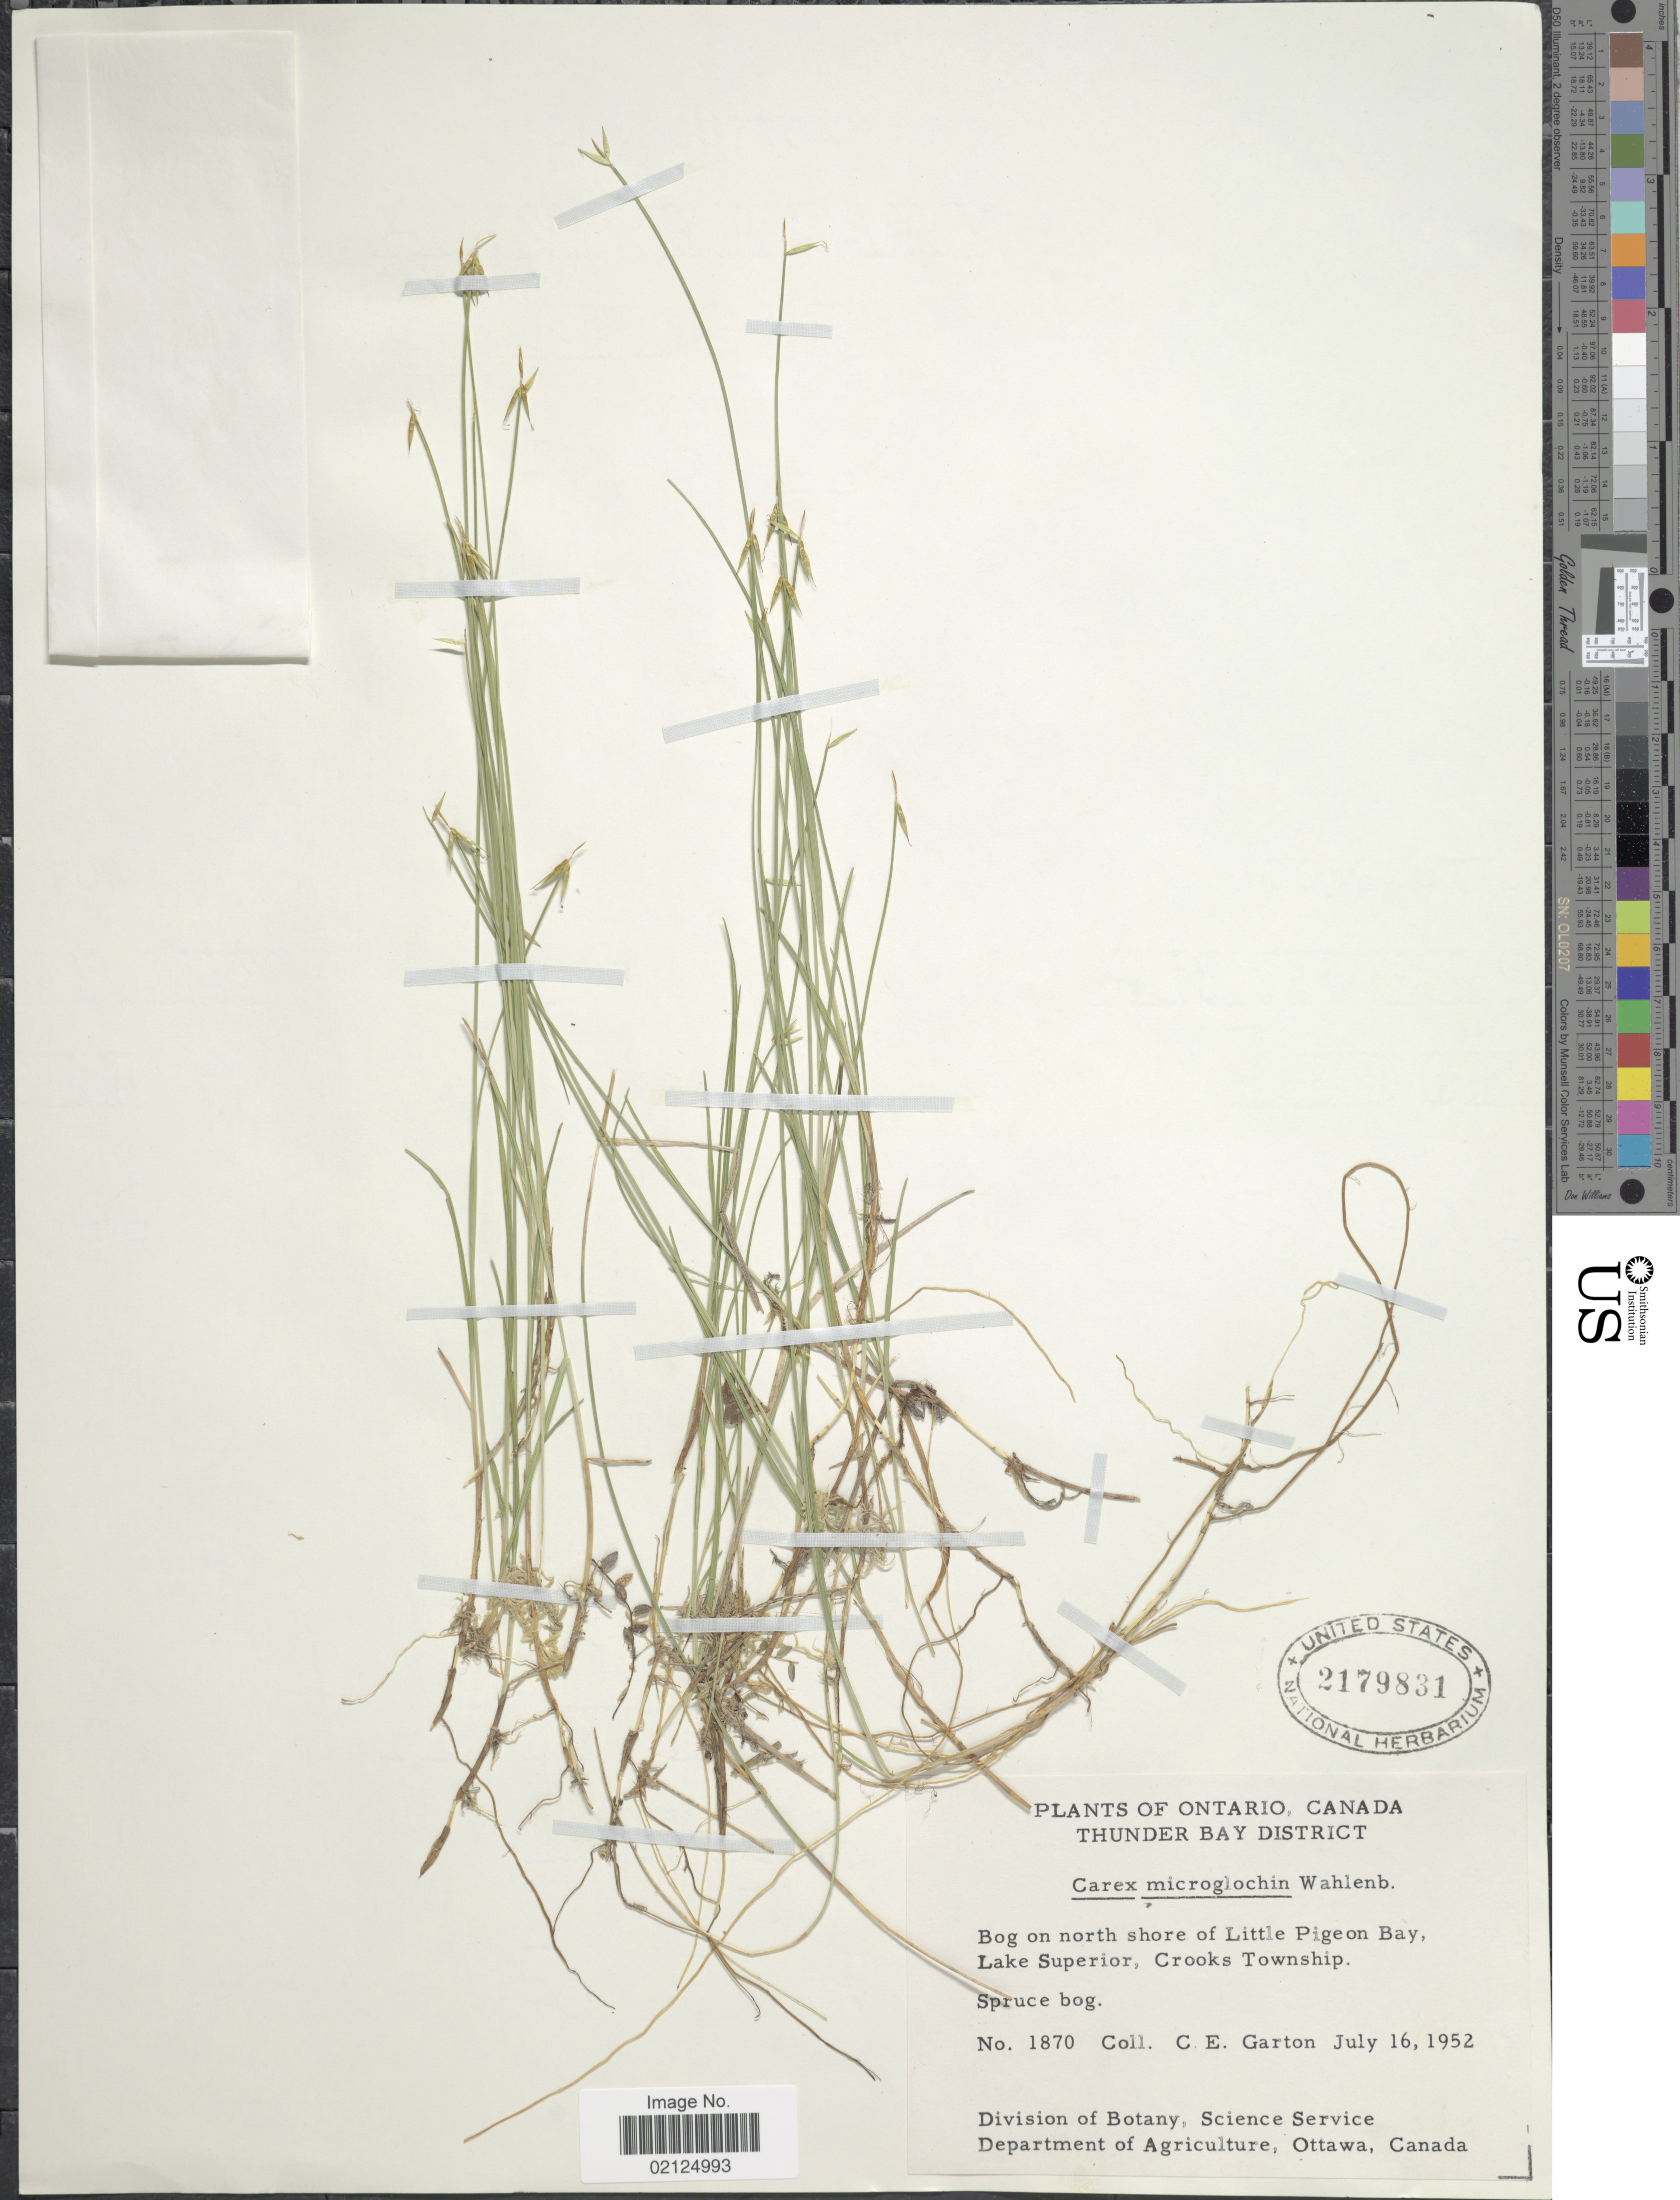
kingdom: Plantae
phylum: Tracheophyta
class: Liliopsida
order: Poales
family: Cyperaceae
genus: Carex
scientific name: Carex microglochin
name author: Wahlenb.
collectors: C. E. Garton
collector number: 1870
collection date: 1952-07-16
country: Canada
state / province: Ontario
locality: Thunder Bay District, Shore of Little Pigeon Bay, Lake Superior, Crooks Township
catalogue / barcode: US 2179831